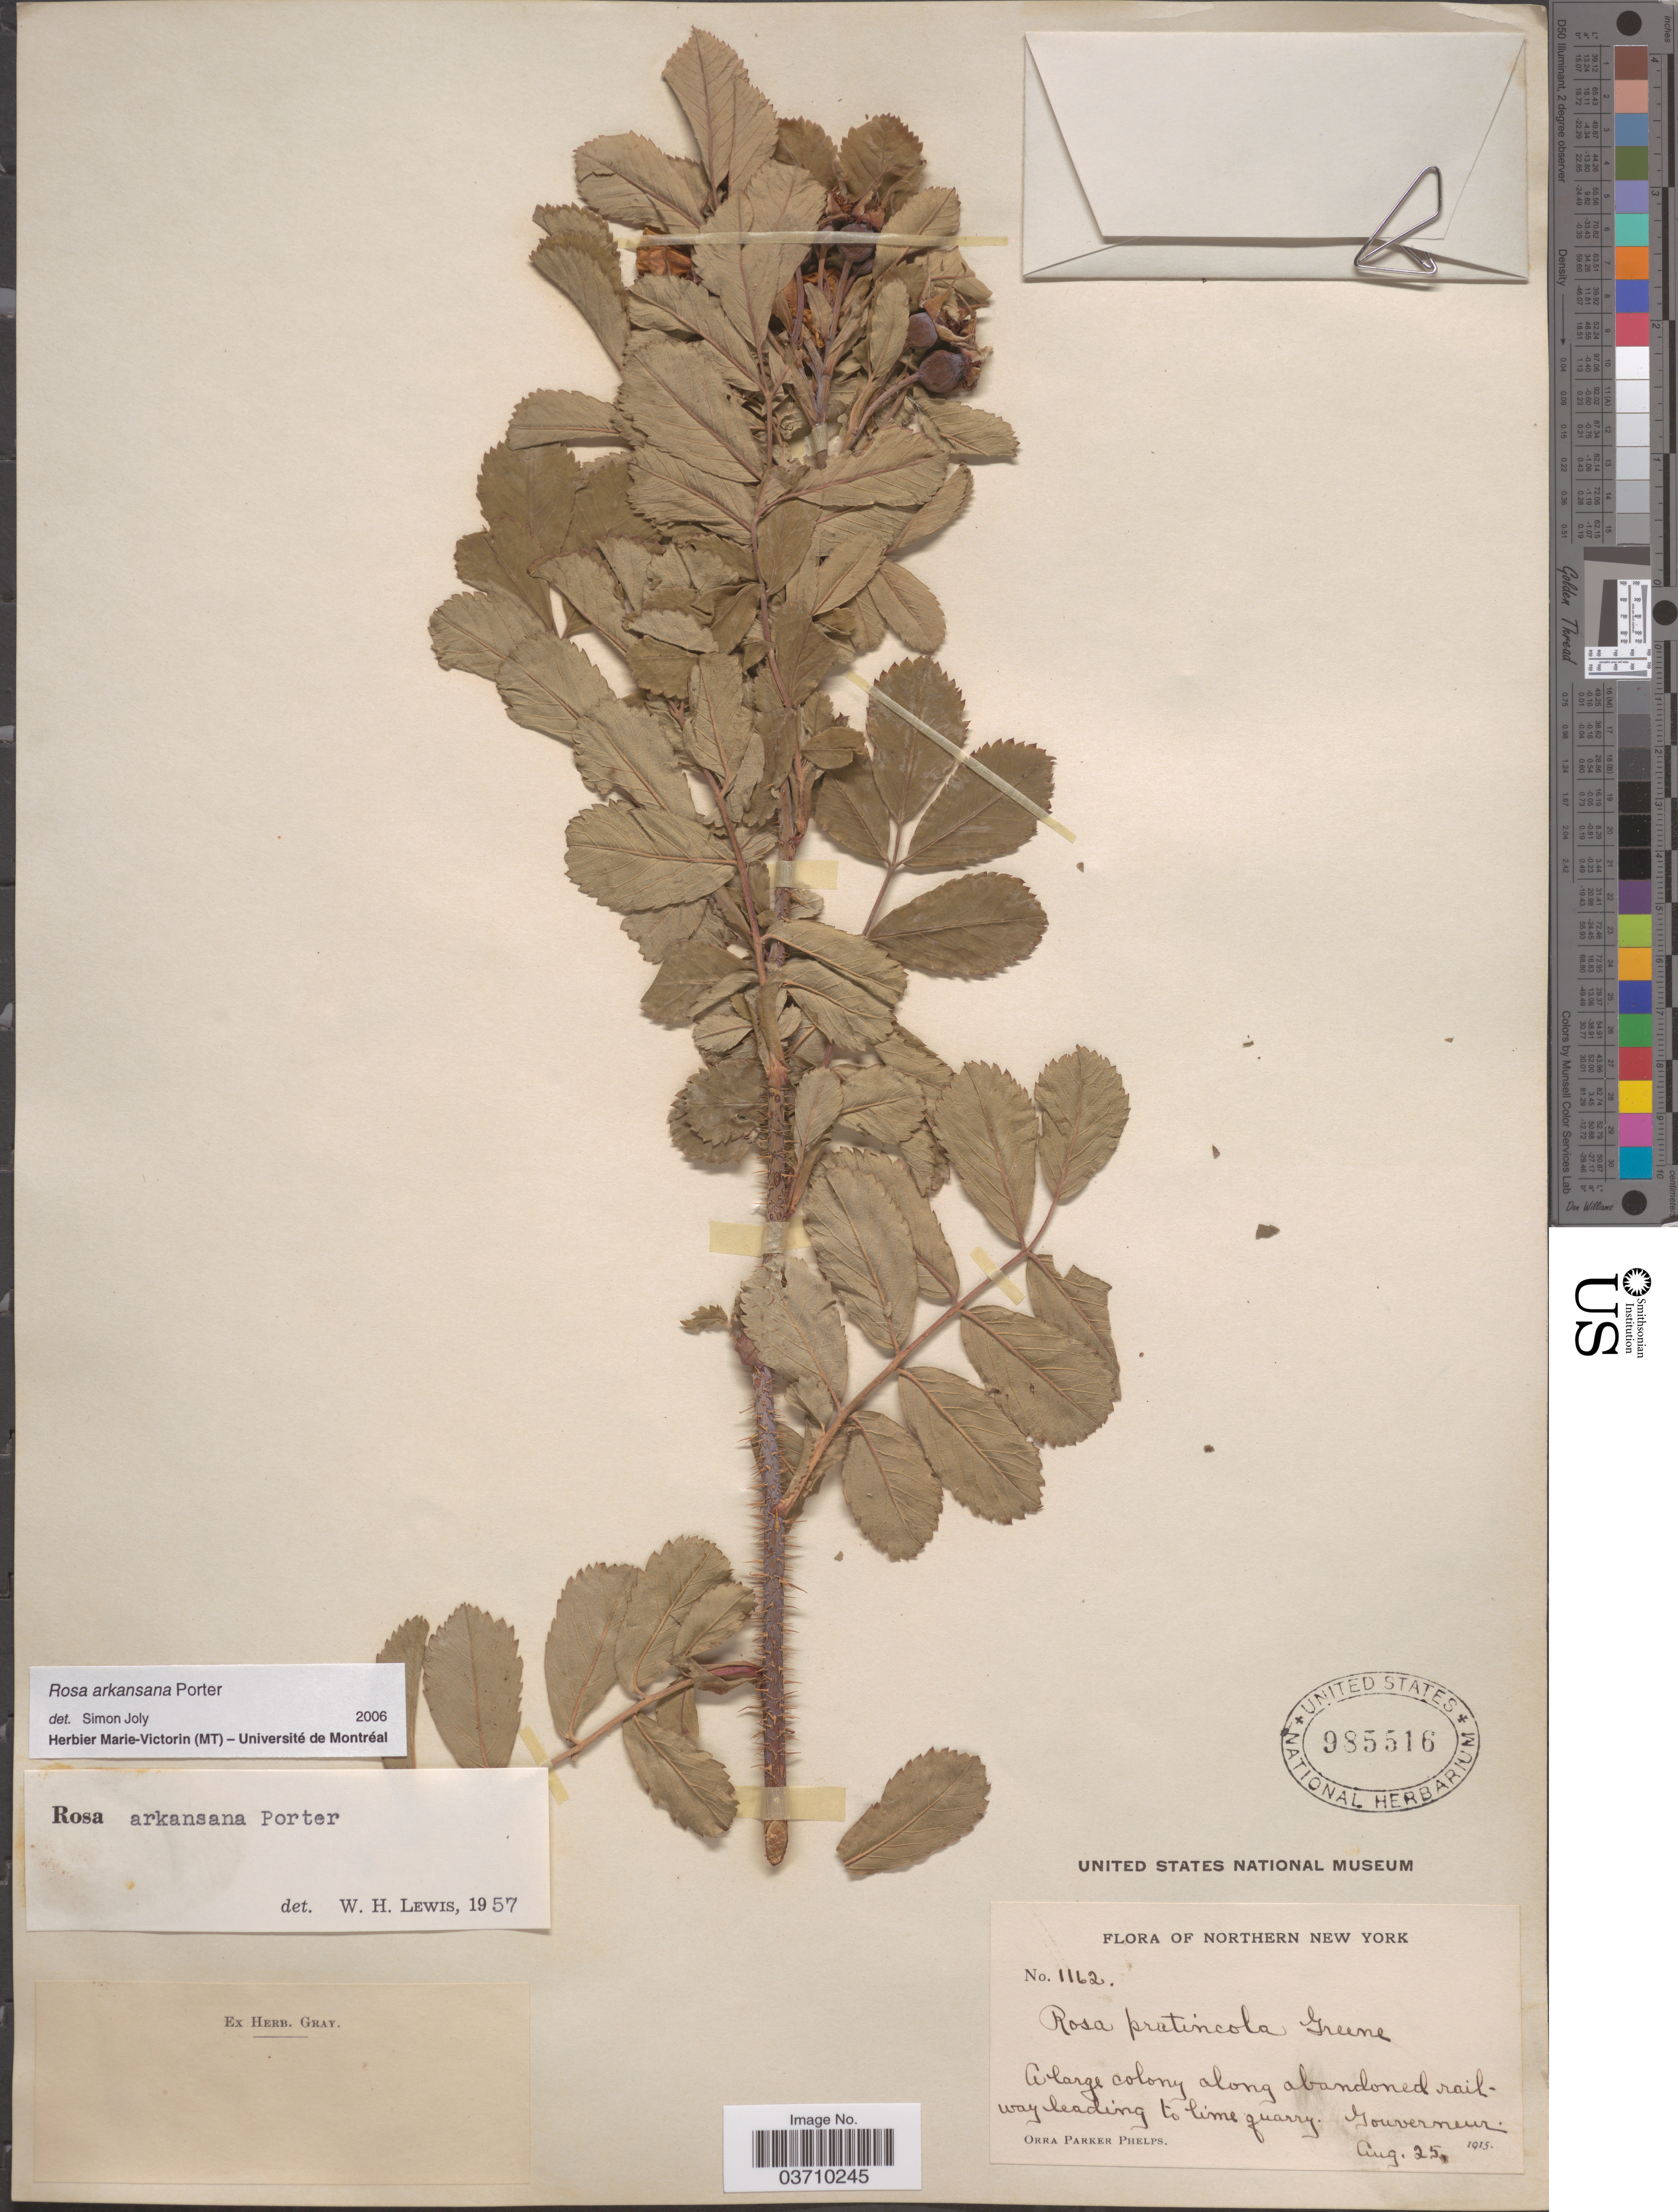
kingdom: Plantae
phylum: Tracheophyta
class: Magnoliopsida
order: Rosales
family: Rosaceae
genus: Rosa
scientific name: Rosa arkansana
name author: Porter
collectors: O. P. Phelps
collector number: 1162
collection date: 1915-08-25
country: United States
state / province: New York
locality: Northern New York. Along abandoned railway leading to lime quarry. Gouverneur.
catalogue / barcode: US 985516